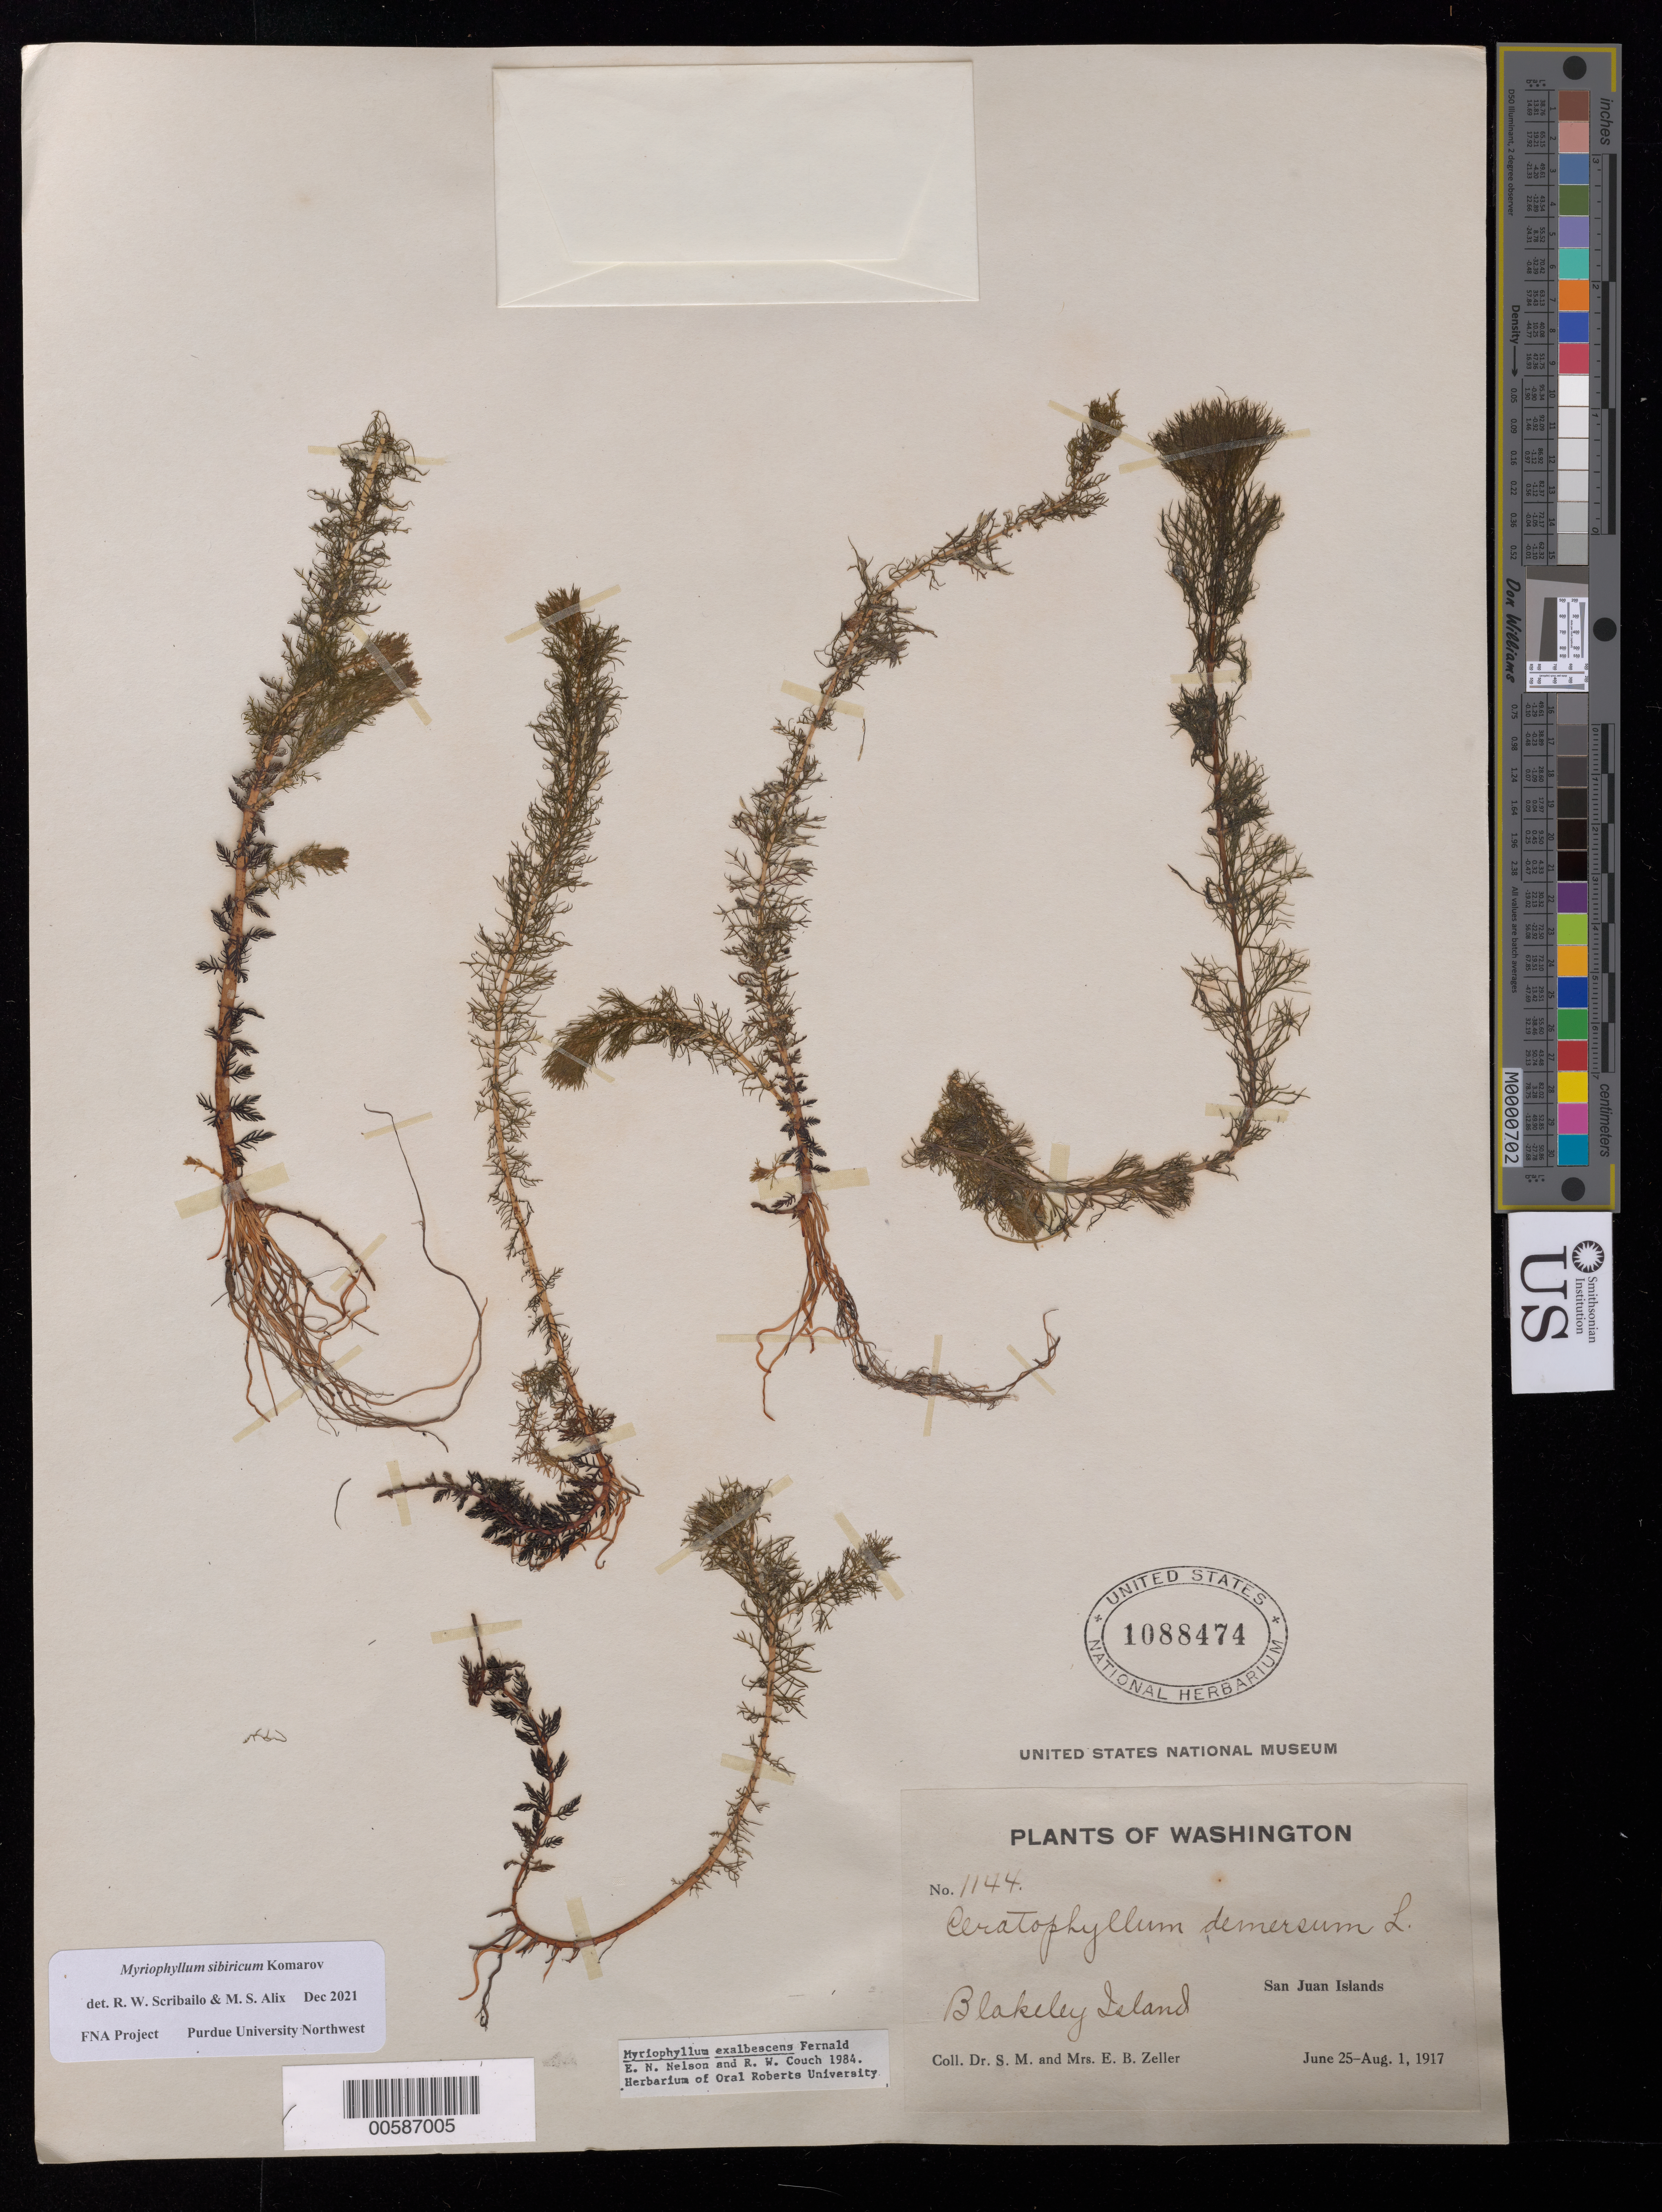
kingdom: Plantae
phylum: Tracheophyta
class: Magnoliopsida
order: Saxifragales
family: Haloragaceae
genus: Myriophyllum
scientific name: Myriophyllum sibiricum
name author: Kom.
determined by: Scribailo, R. W.; Alix, M. S.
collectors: S. Zeller & E. Zeller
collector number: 1144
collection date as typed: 25 Jun 1917 to 01 Aug 1917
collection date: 1917-06-25/1917-08-01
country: United States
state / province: Washington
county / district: San Juan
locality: Blakeley Island, San Juan Islands.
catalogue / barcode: US 1088474